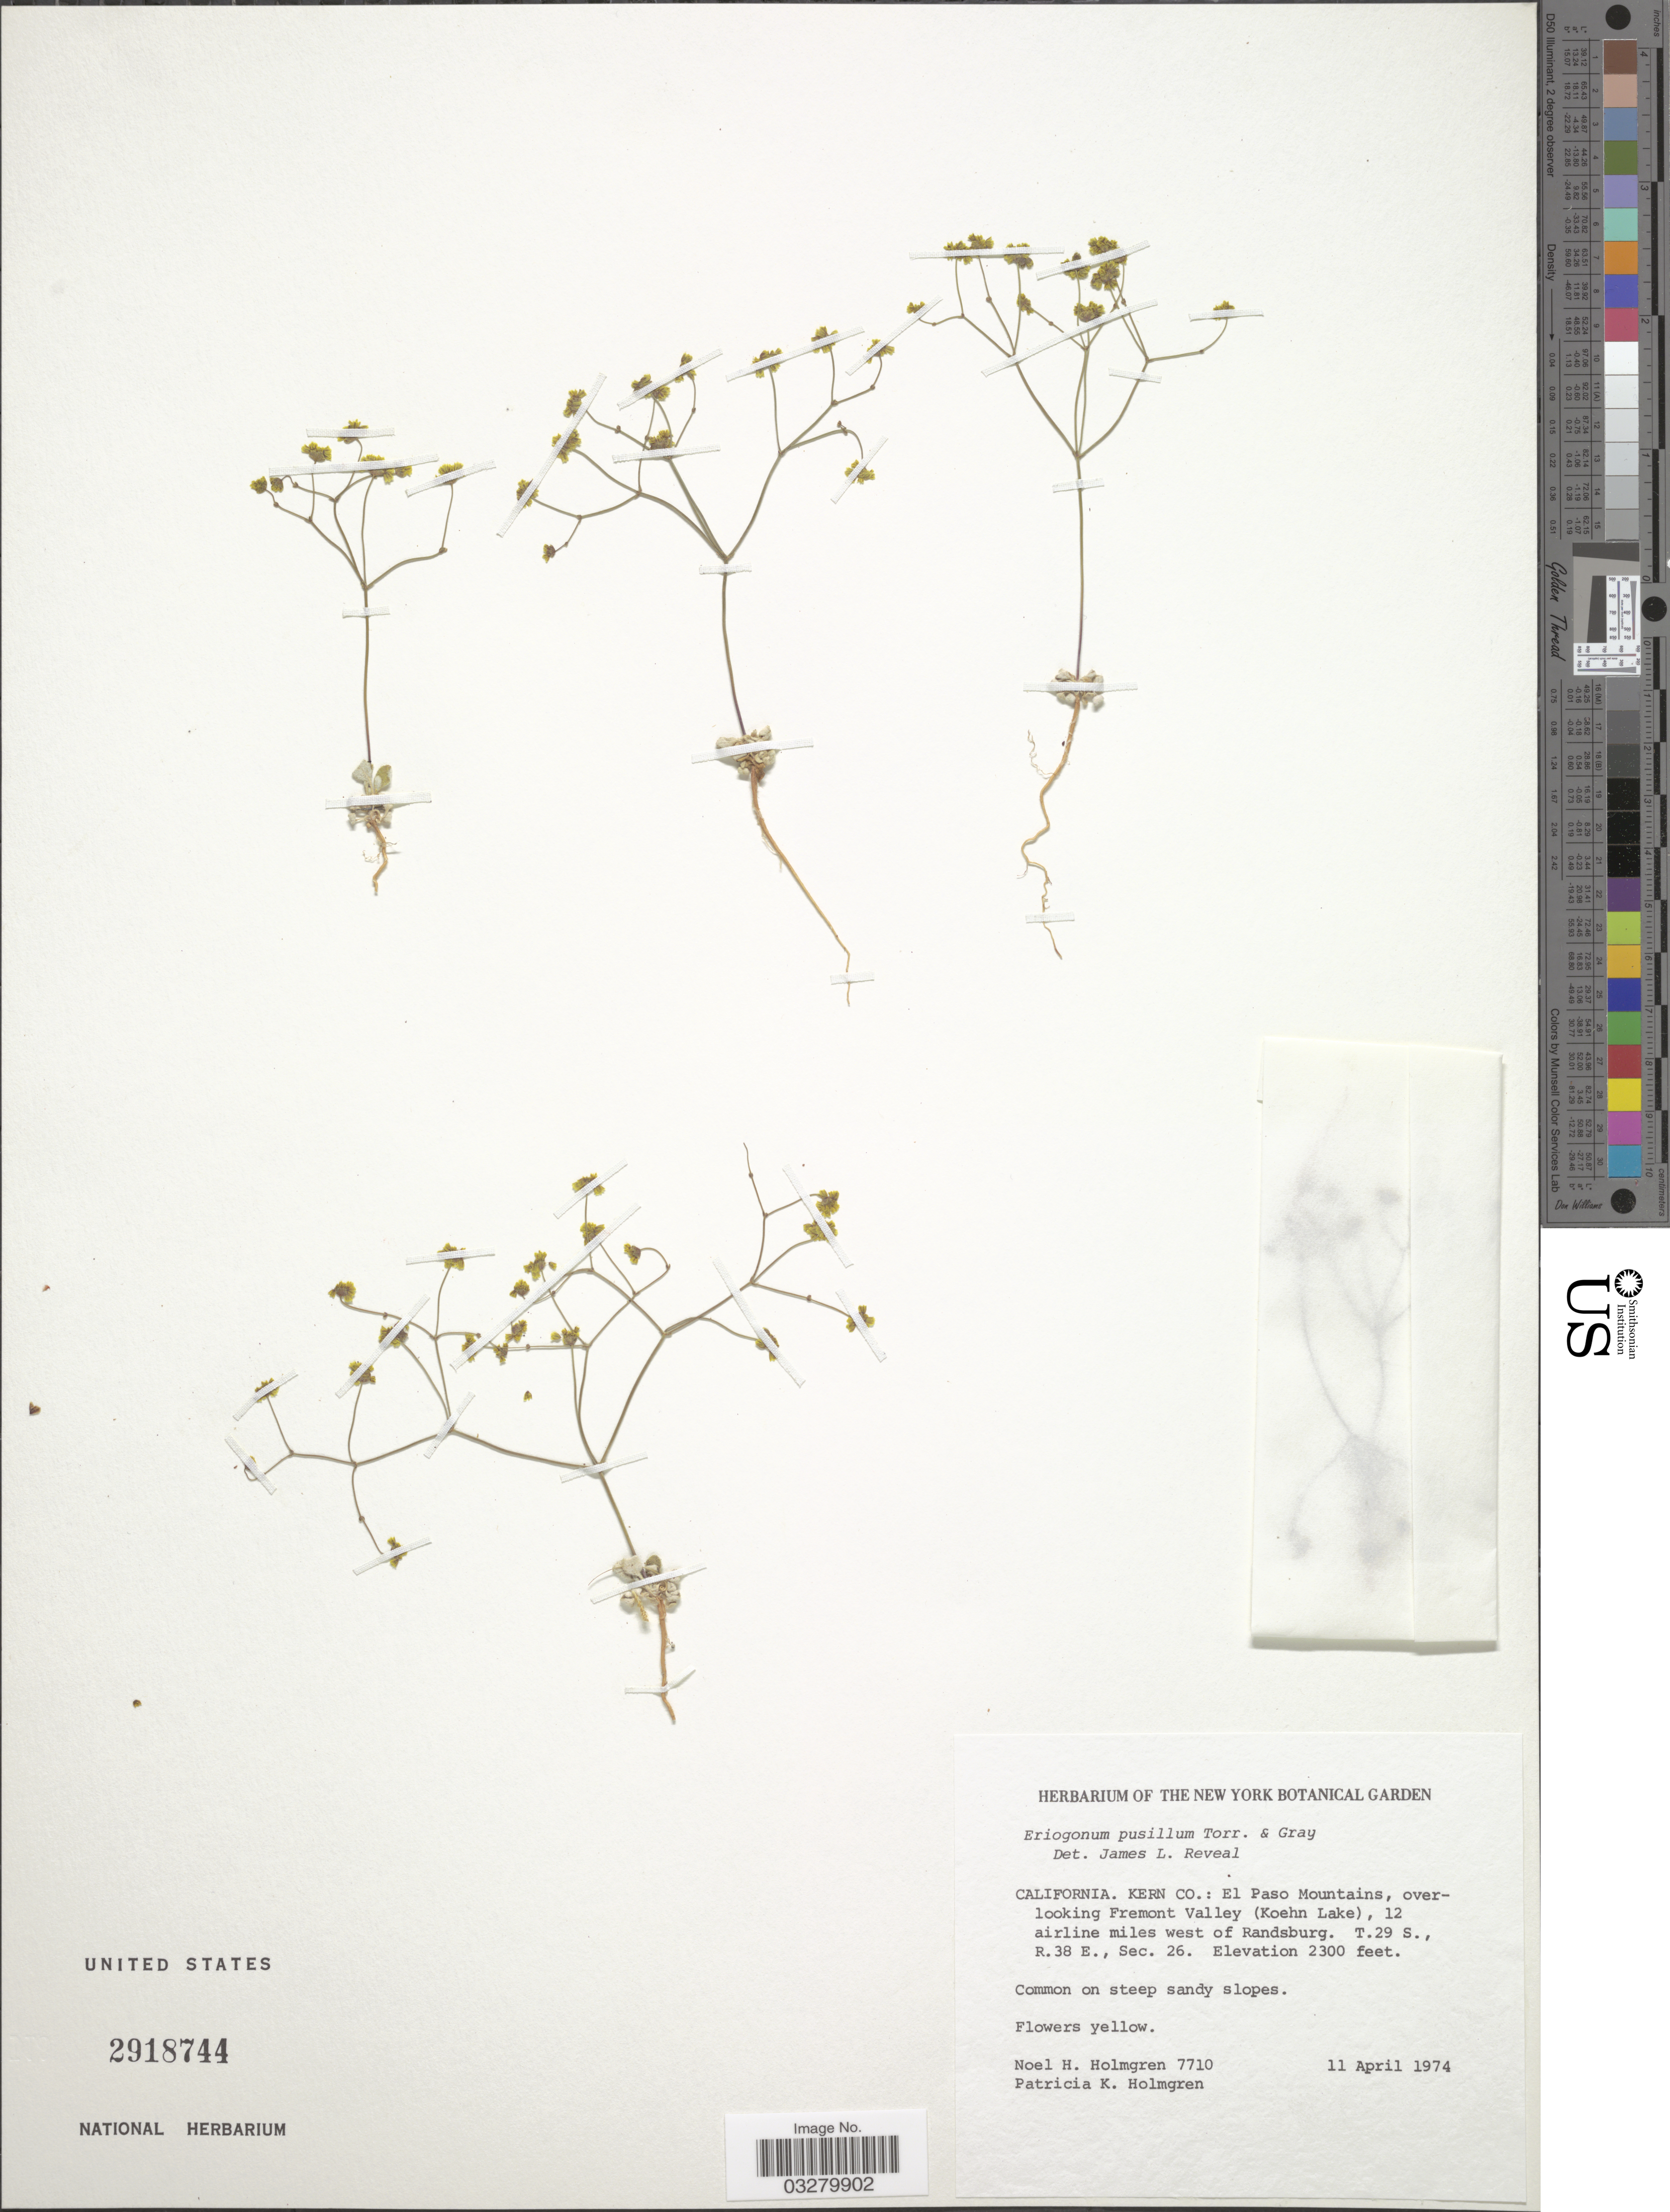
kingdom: Plantae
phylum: Tracheophyta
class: Magnoliopsida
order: Caryophyllales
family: Polygonaceae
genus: Eriogonum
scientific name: Eriogonum pusillum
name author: Torr. & A. Gray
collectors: N. H. Holmgren & P. K. Holmgren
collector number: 7710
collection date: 1974-04-11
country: United States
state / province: California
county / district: Kern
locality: Kern Co.: El Paso Mountains, overlooking Fremont Valley (Koehn Lake), 12 airline miles west of Randsburg. T.29 S., R.38 E., Sec. 26.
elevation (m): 701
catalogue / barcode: US 2918744